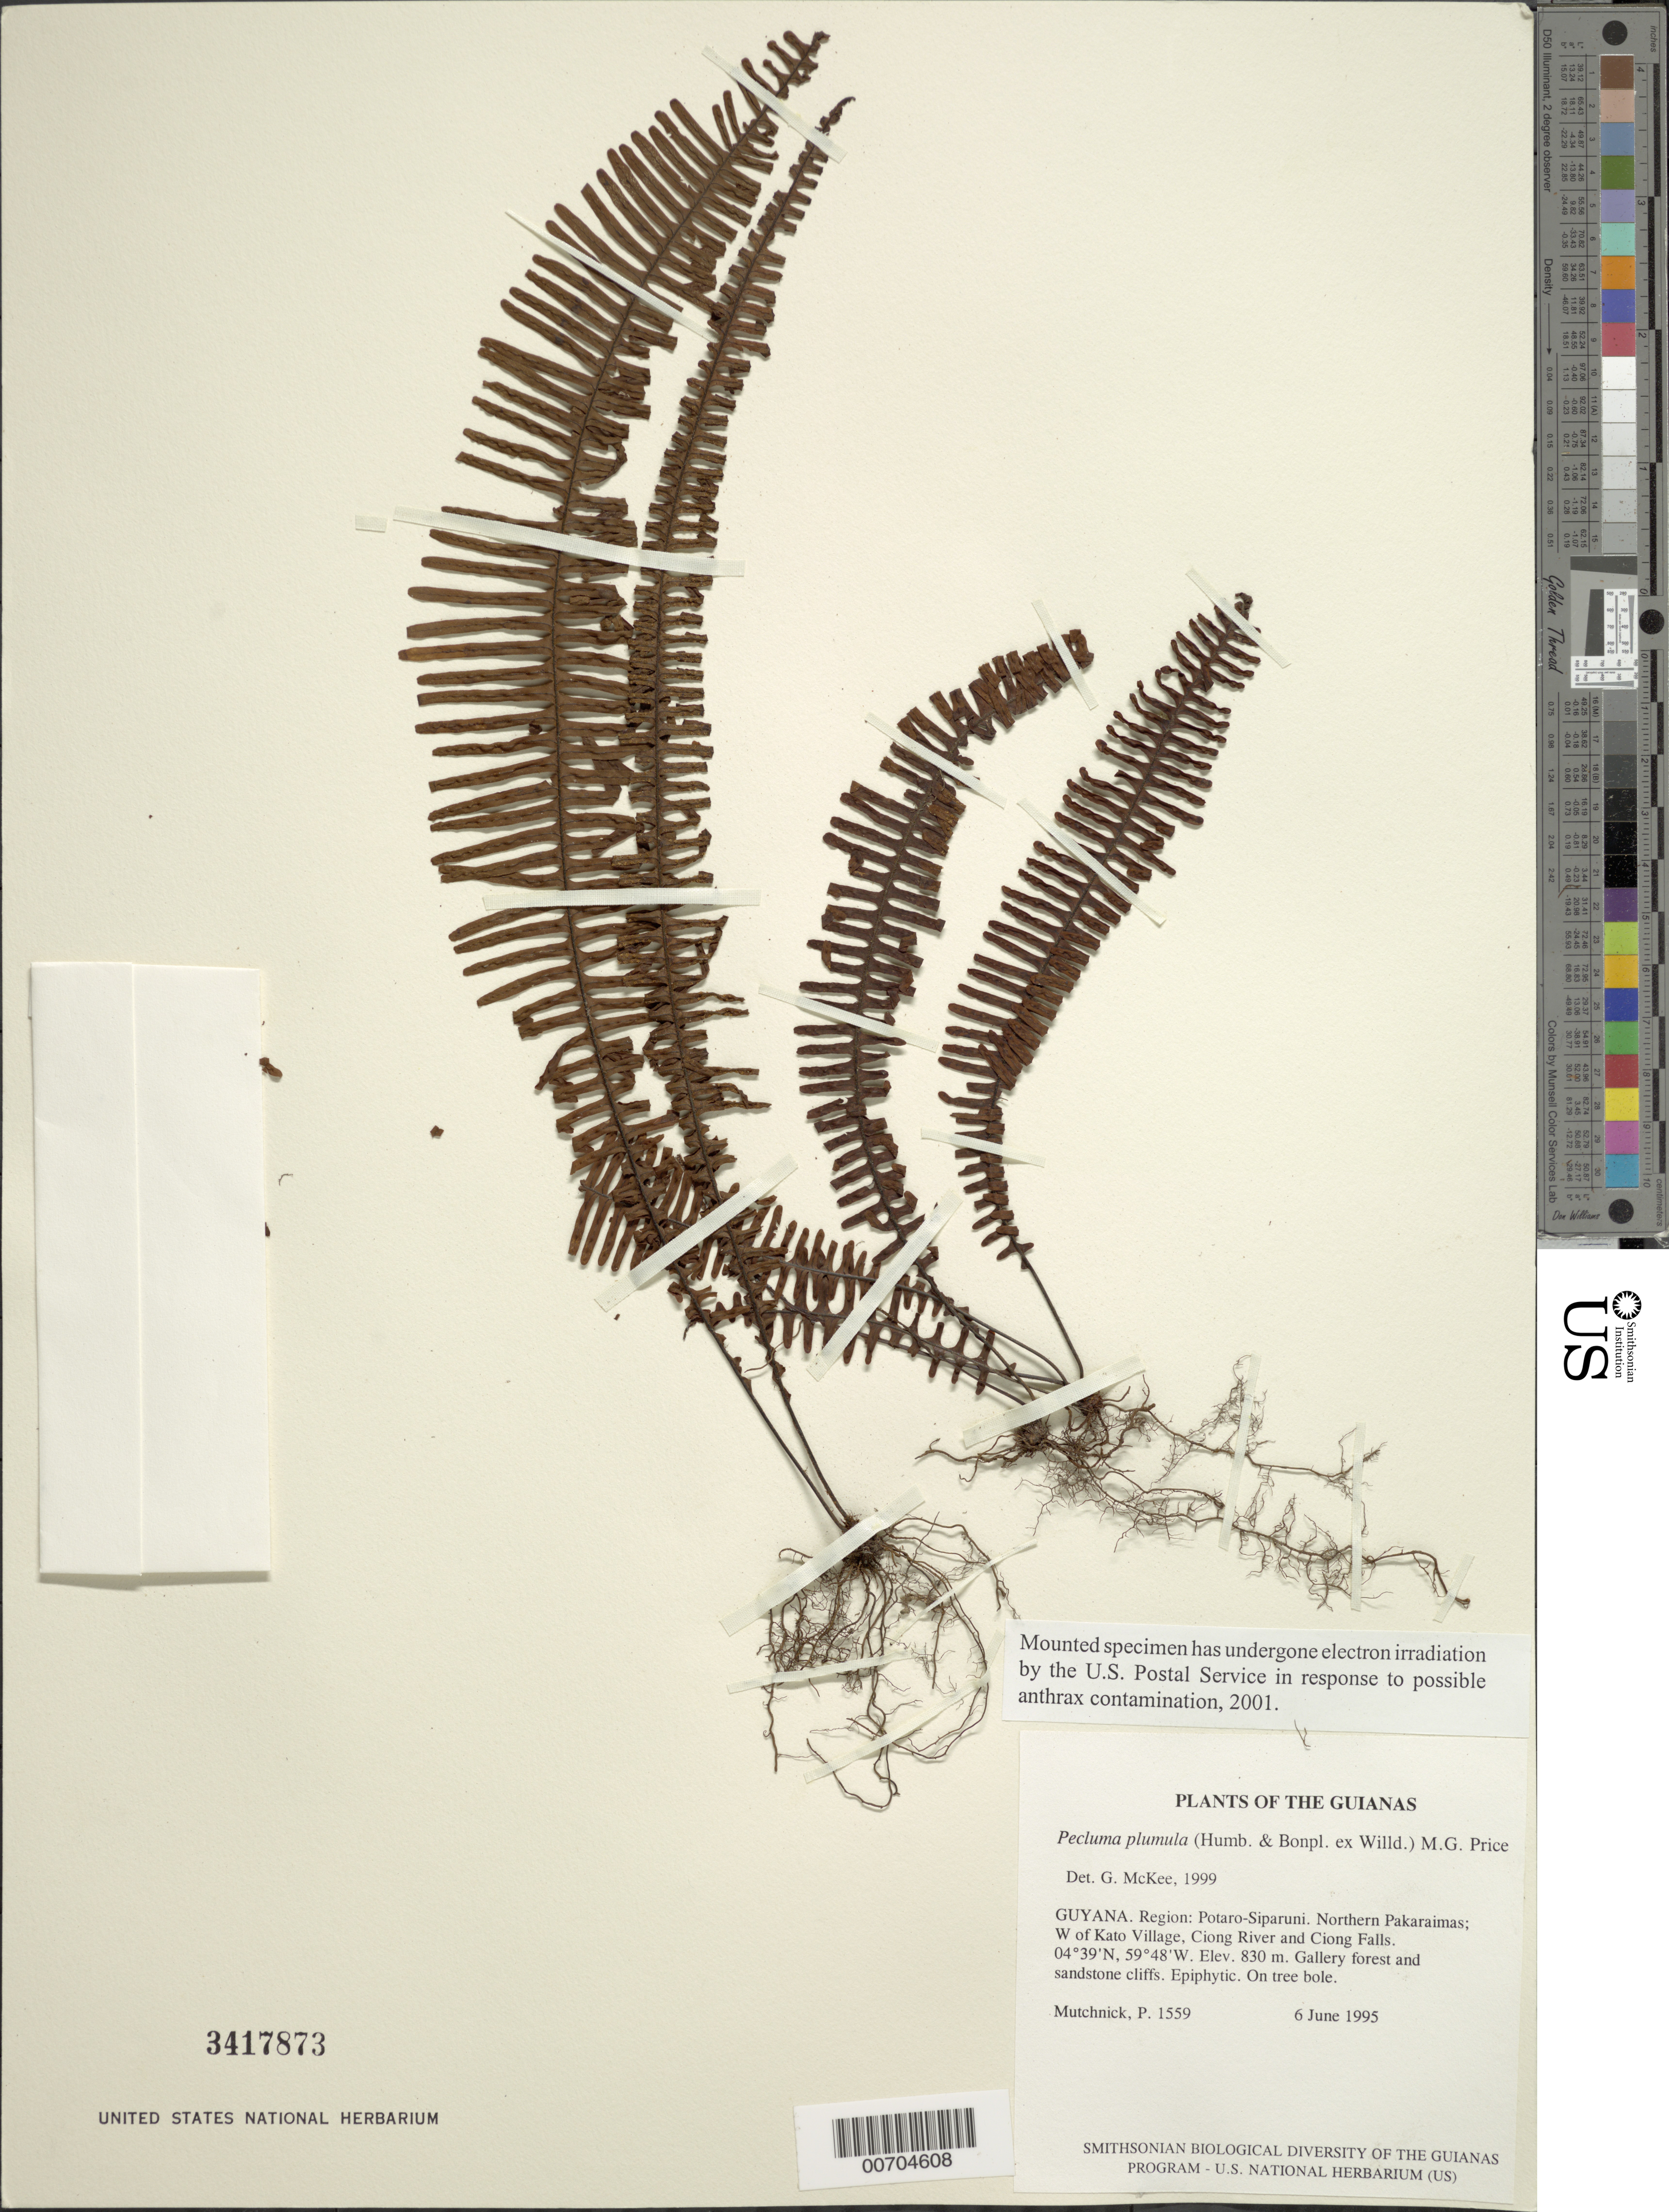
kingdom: Plantae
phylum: Tracheophyta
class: Polypodiopsida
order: Polypodiales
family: Polypodiaceae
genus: Pecluma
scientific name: Pecluma plumula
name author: (Humb. & Bonpl. ex Willd.) M.G. Price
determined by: McKee, G. S., (US), NMNH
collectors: P. Mutchnick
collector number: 1559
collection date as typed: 6 June 1995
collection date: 1995-06-06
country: Guyana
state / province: Potaro-Siparuni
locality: Northern Pakaraimas; W of Kato Village, Ciong River and Ciong Falls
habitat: Gallery forest and sandstone cliffs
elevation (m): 830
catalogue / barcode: US 3417873